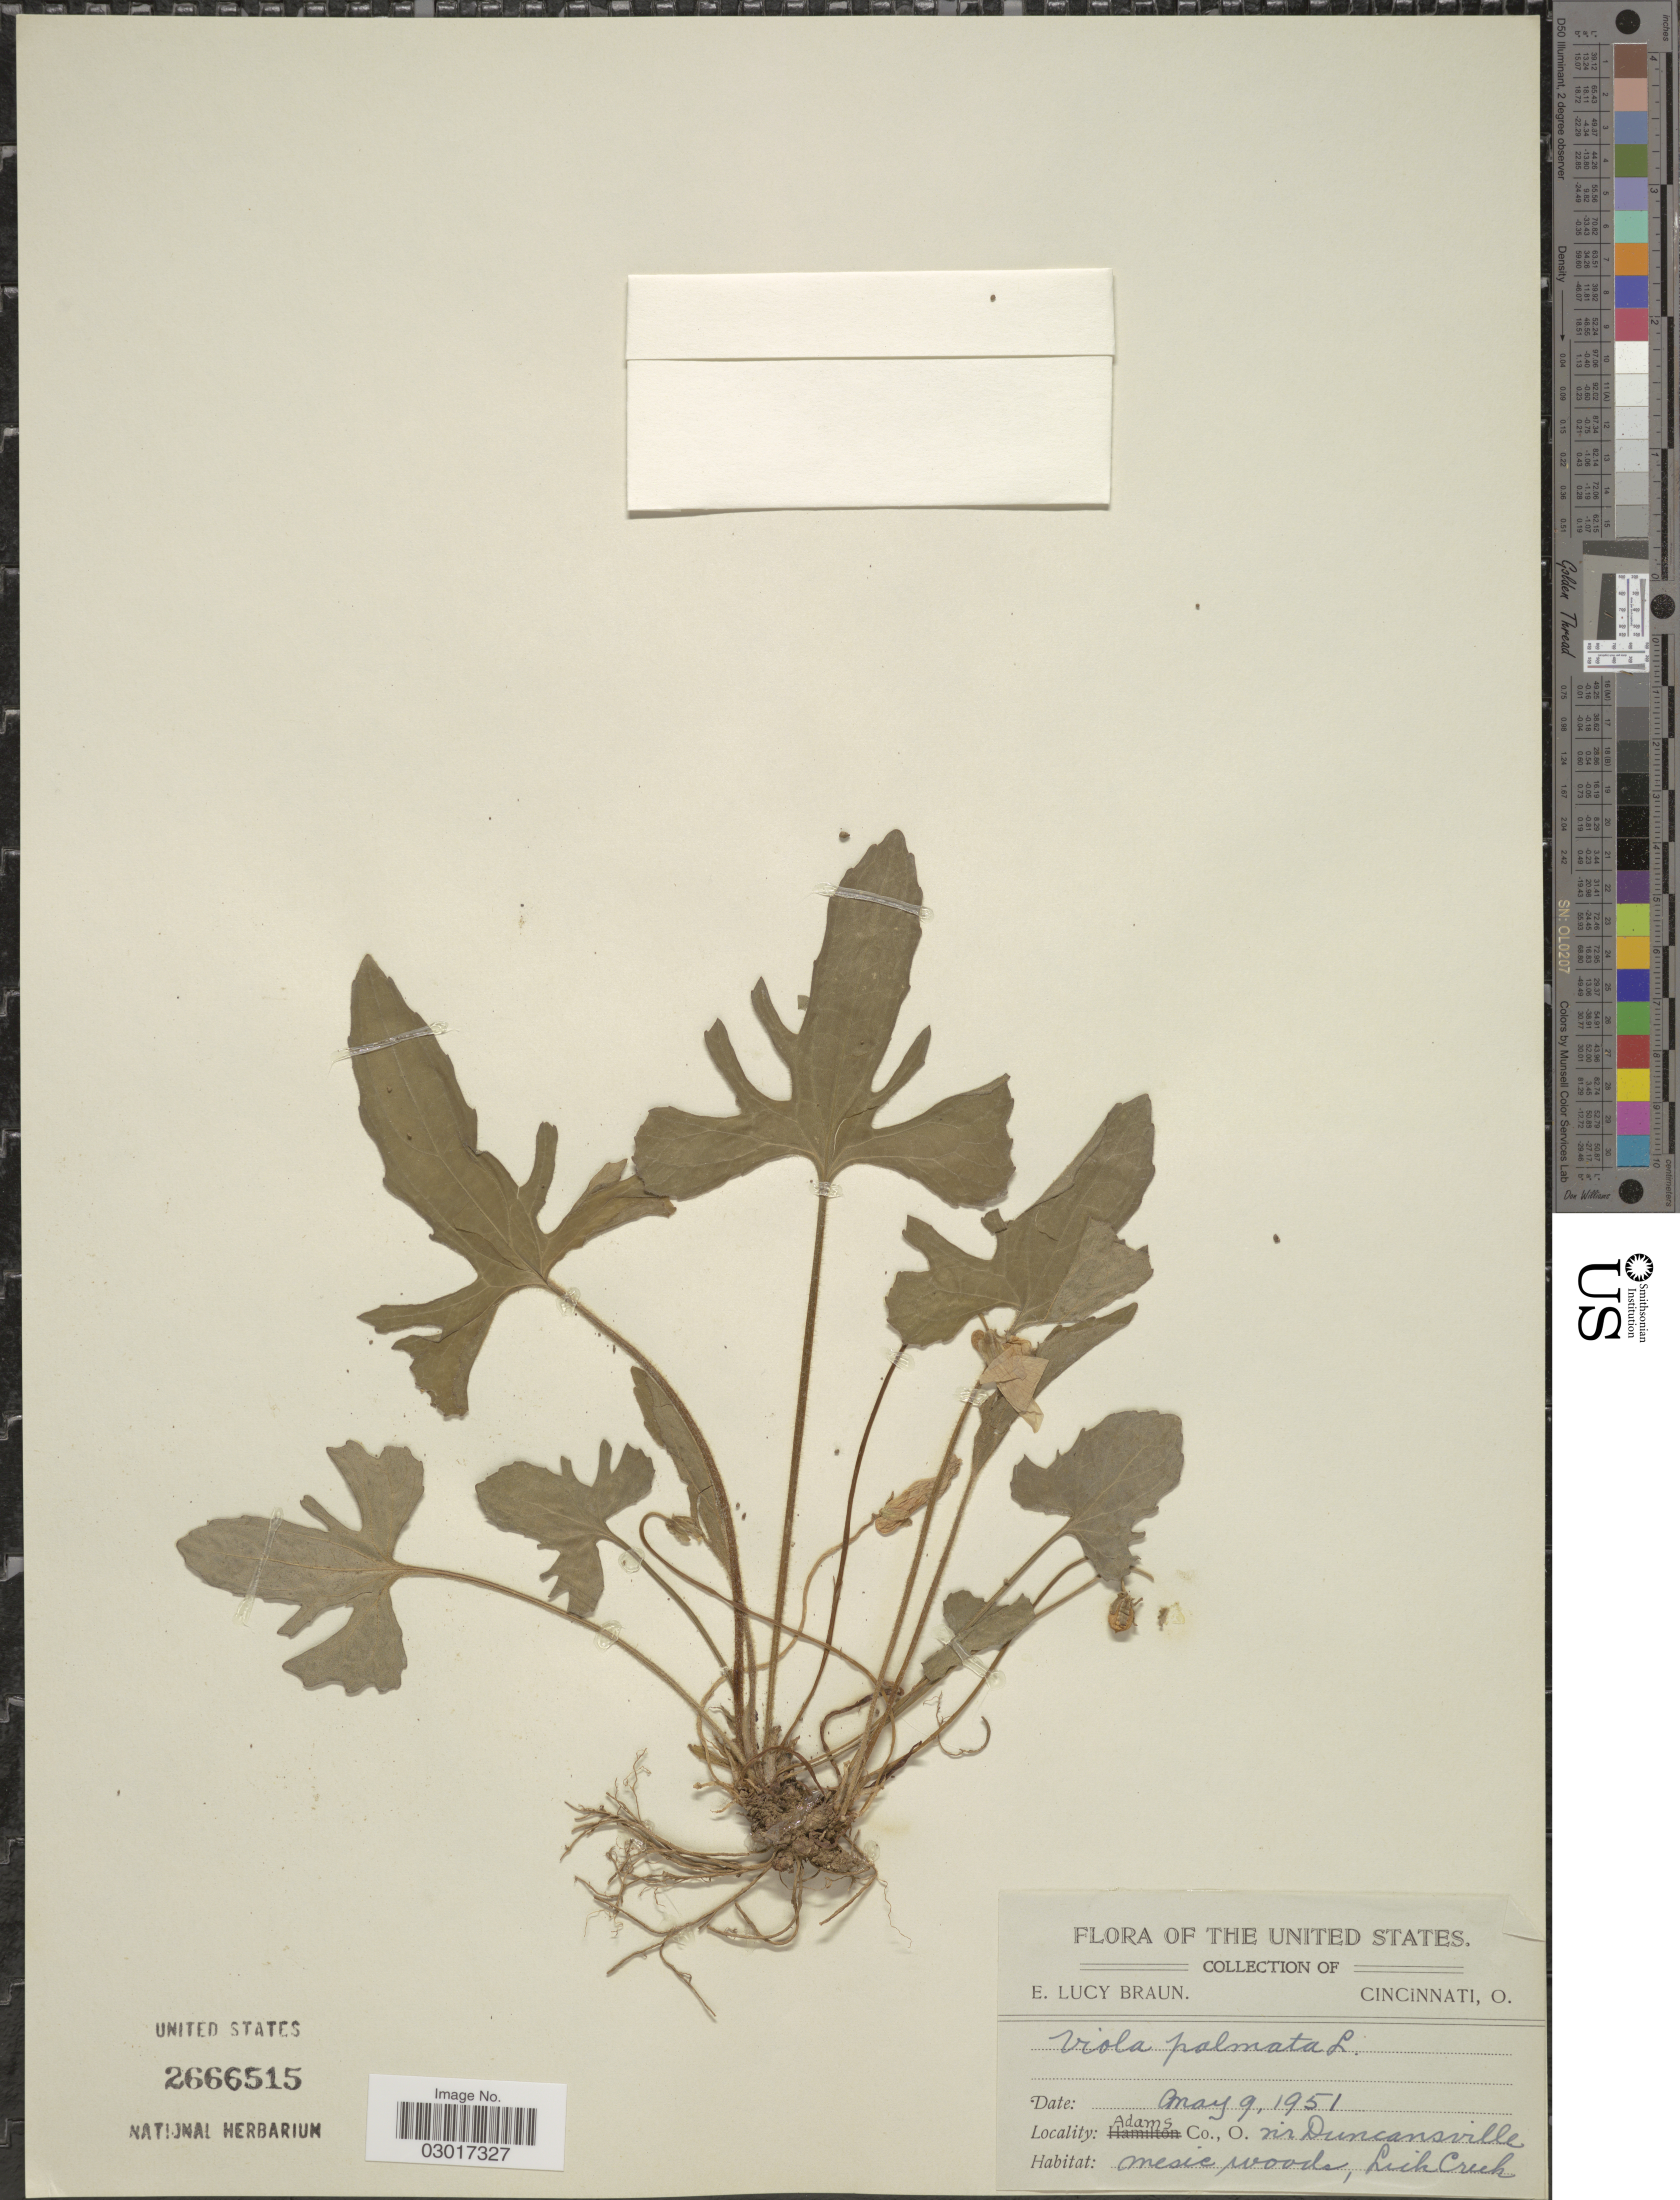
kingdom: Plantae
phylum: Tracheophyta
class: Magnoliopsida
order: Malpighiales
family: Violaceae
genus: Viola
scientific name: Viola triloba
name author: Schwein.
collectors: E. L. Braun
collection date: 1951-05-09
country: United States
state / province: Ohio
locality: Adams Co., nr Duncansville, mesic woods, Lick Creek.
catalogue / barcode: US 2666515